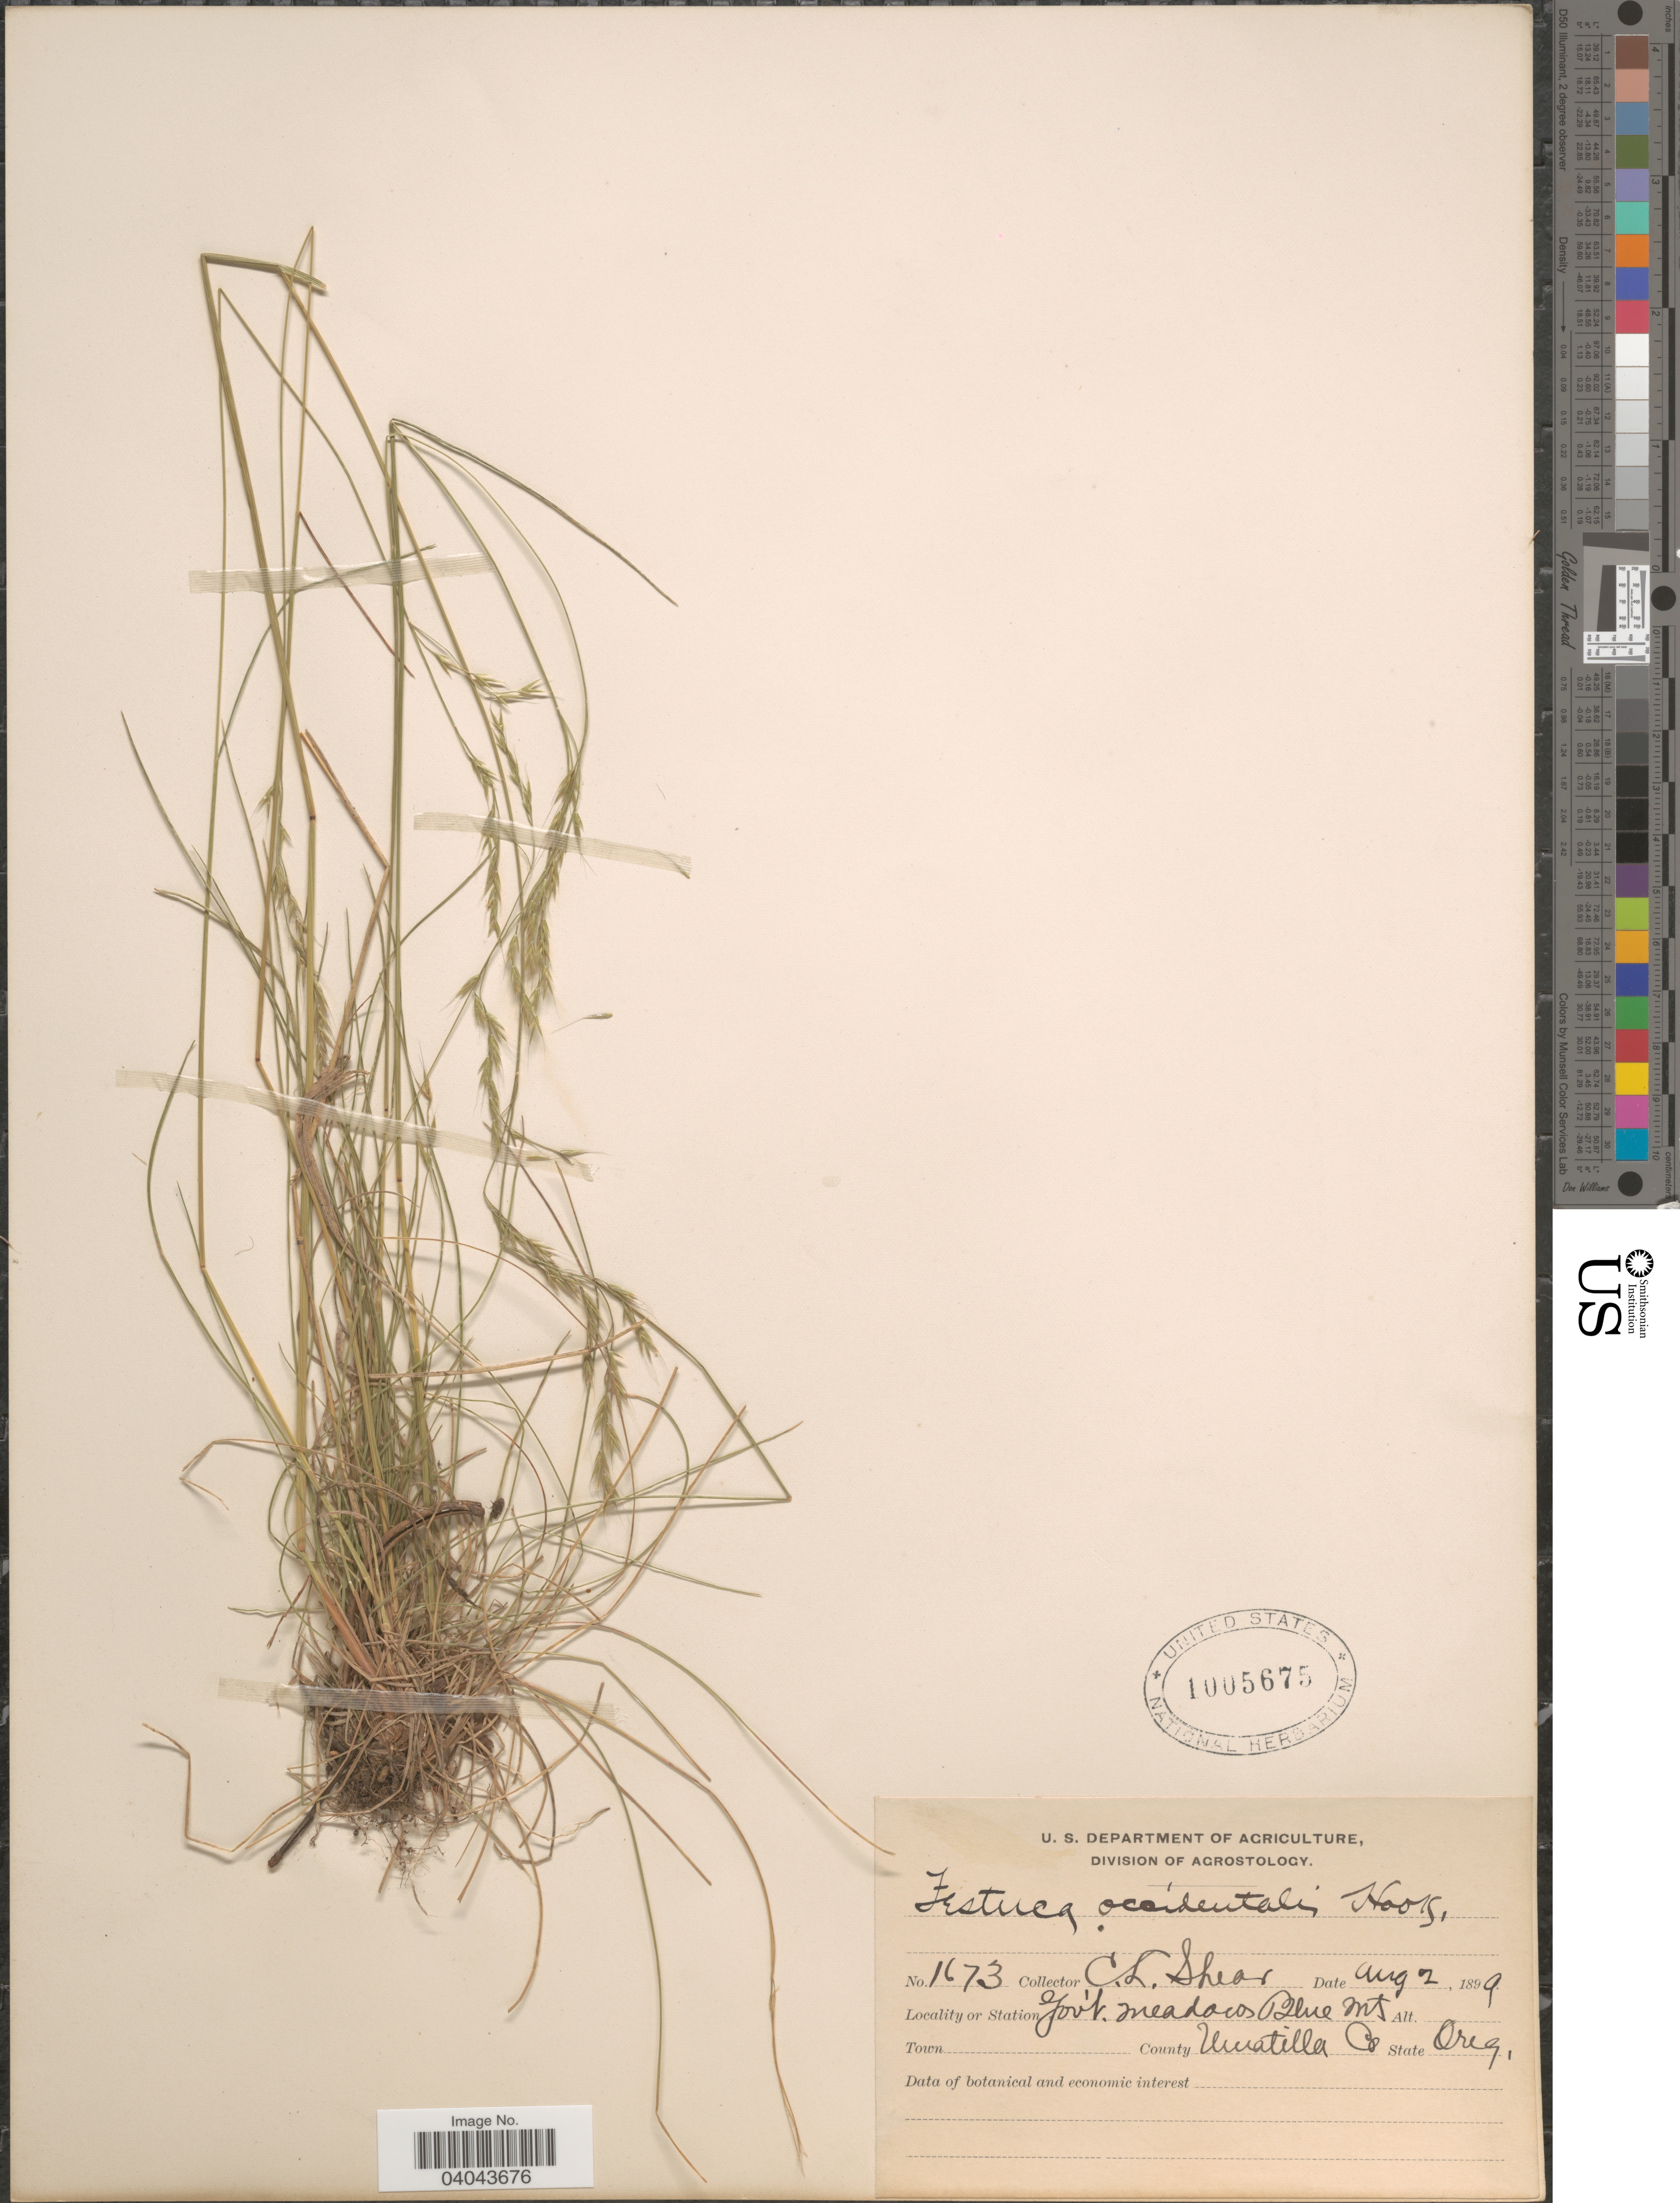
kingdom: Plantae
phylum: Tracheophyta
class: Liliopsida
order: Poales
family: Poaceae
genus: Festuca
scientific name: Festuca occidentalis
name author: Hook.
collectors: C. L. Shear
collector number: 1673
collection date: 1899-08-02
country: United States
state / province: Oregon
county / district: Umatilla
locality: Gov't. meadows Blue Mt. County [unsure placement] Umatilla Co.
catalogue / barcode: US 1005675